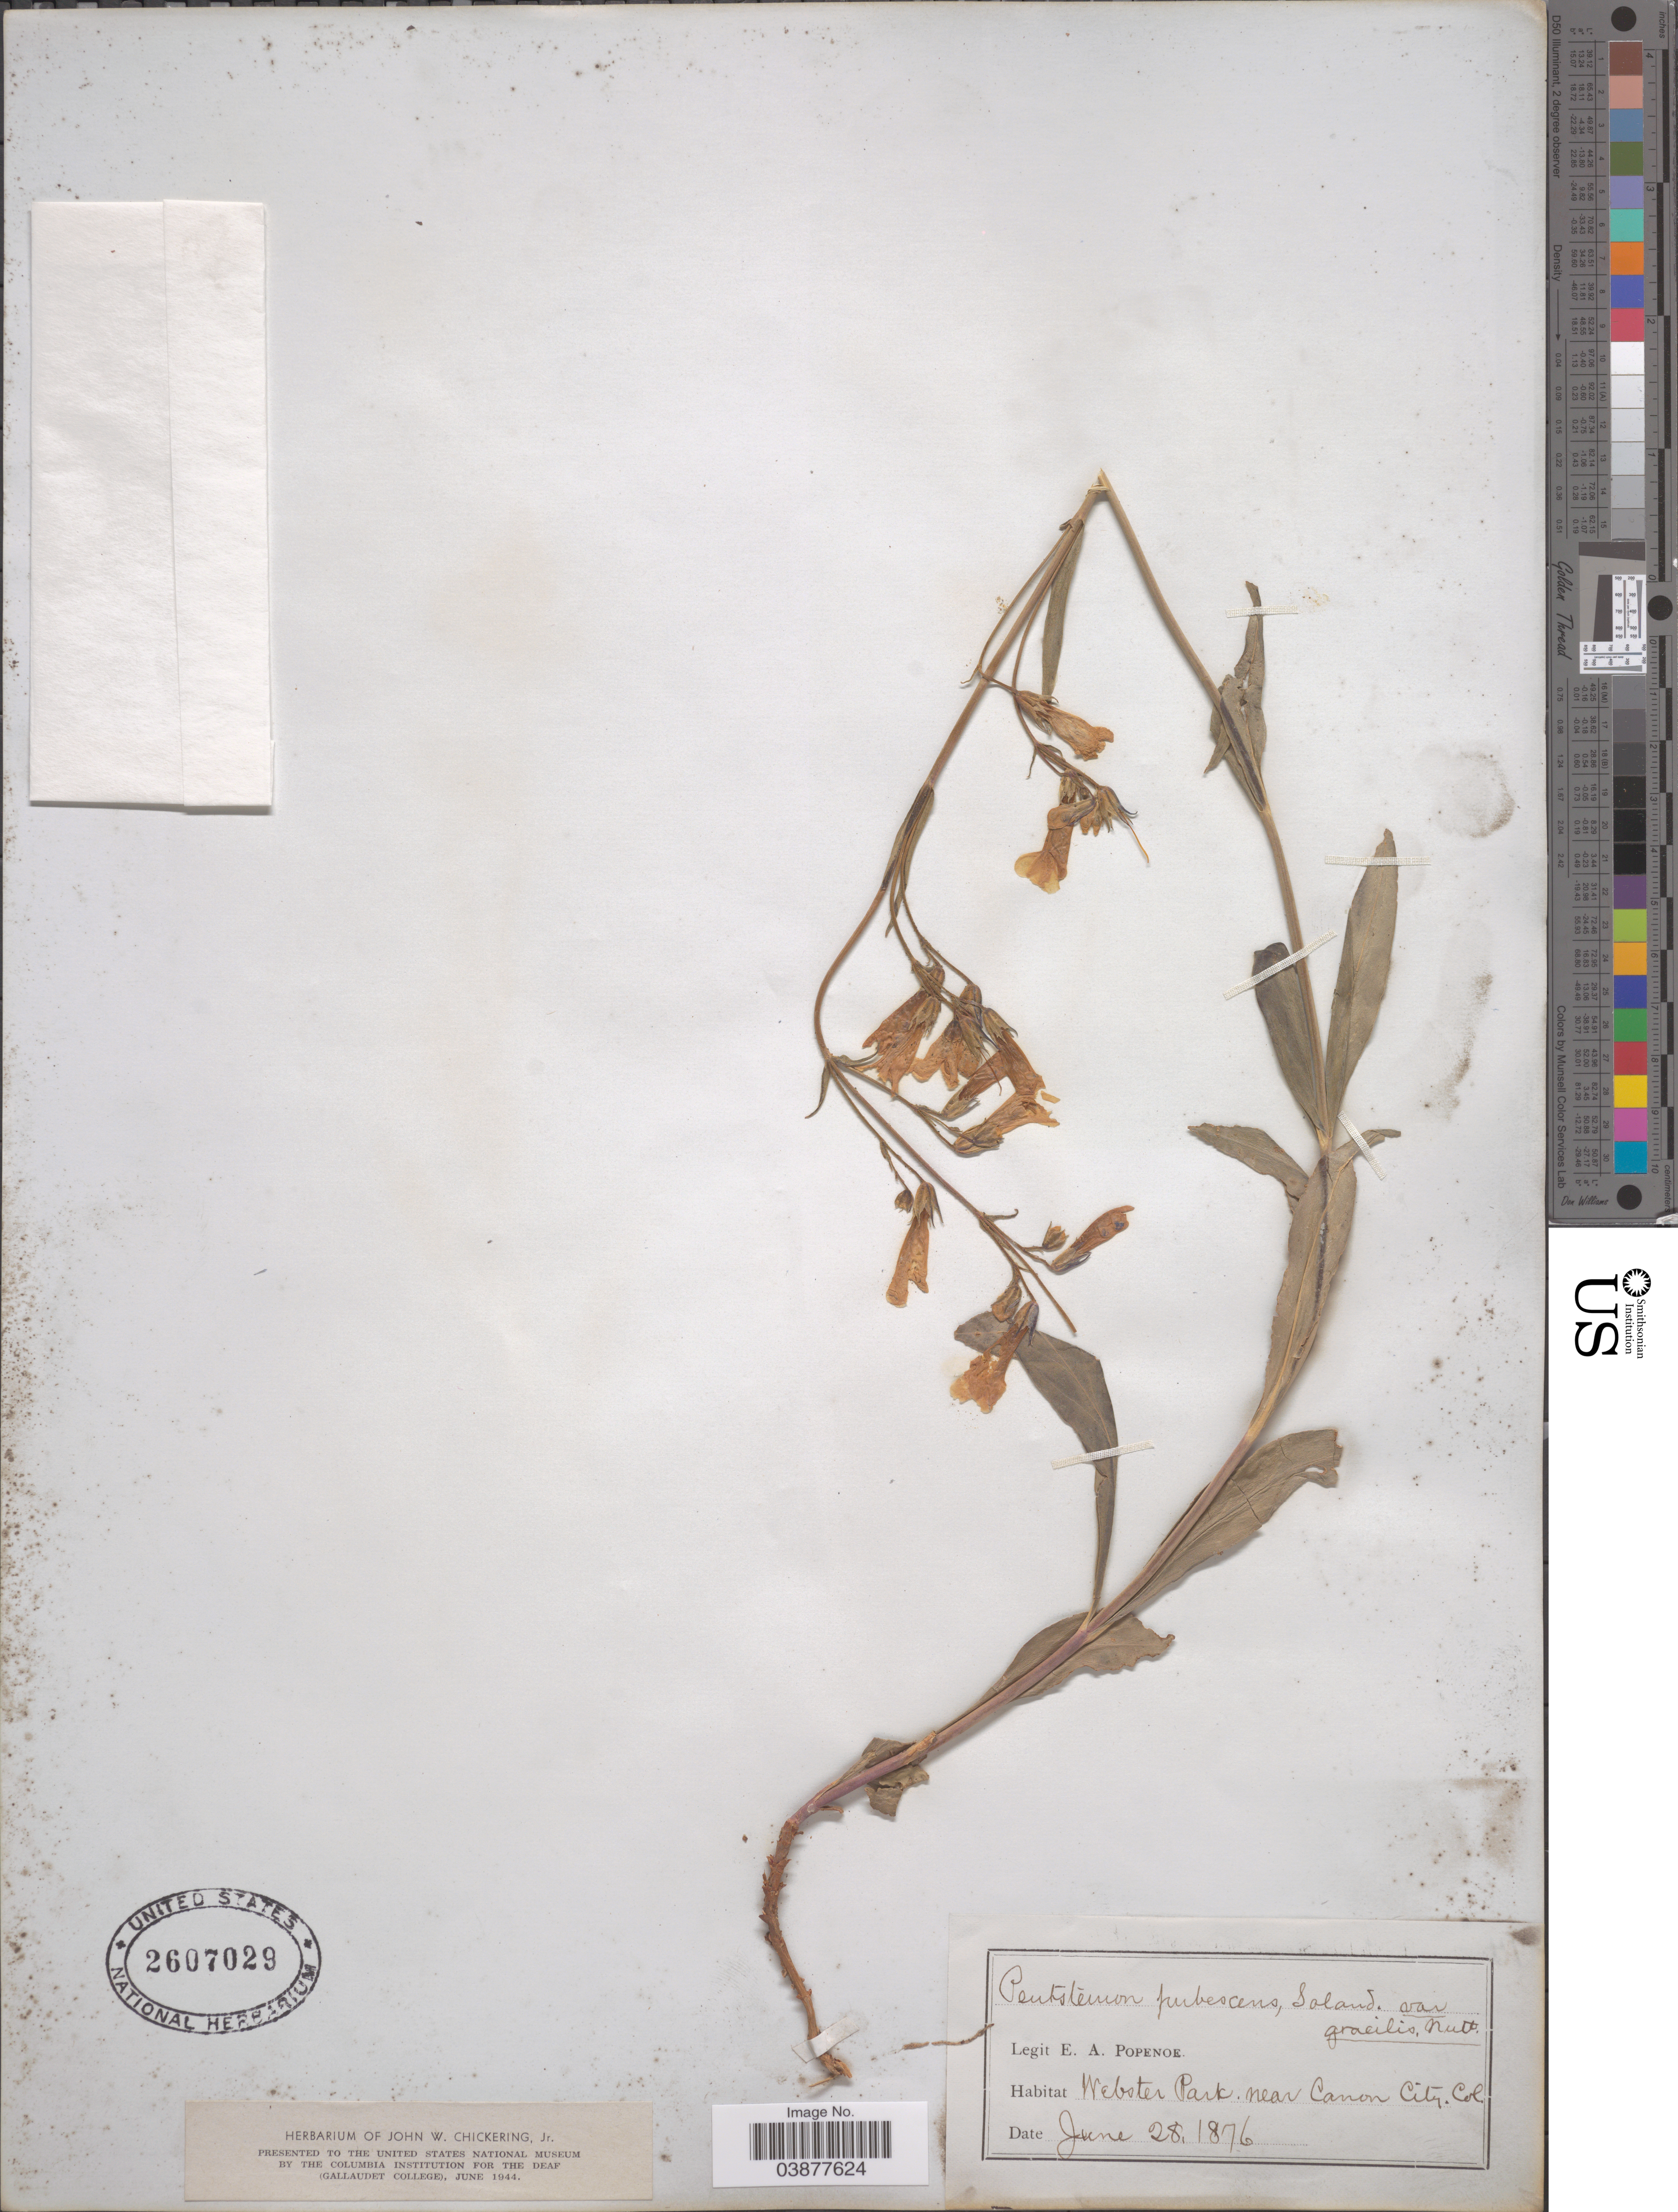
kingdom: Plantae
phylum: Tracheophyta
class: Magnoliopsida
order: Lamiales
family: Plantaginaceae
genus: Penstemon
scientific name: Penstemon pubescens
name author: Sol.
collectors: E. A. Popenoe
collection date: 1876-06-28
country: United States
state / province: Colorado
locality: Webster Park, near Canon City.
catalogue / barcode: US 2607029